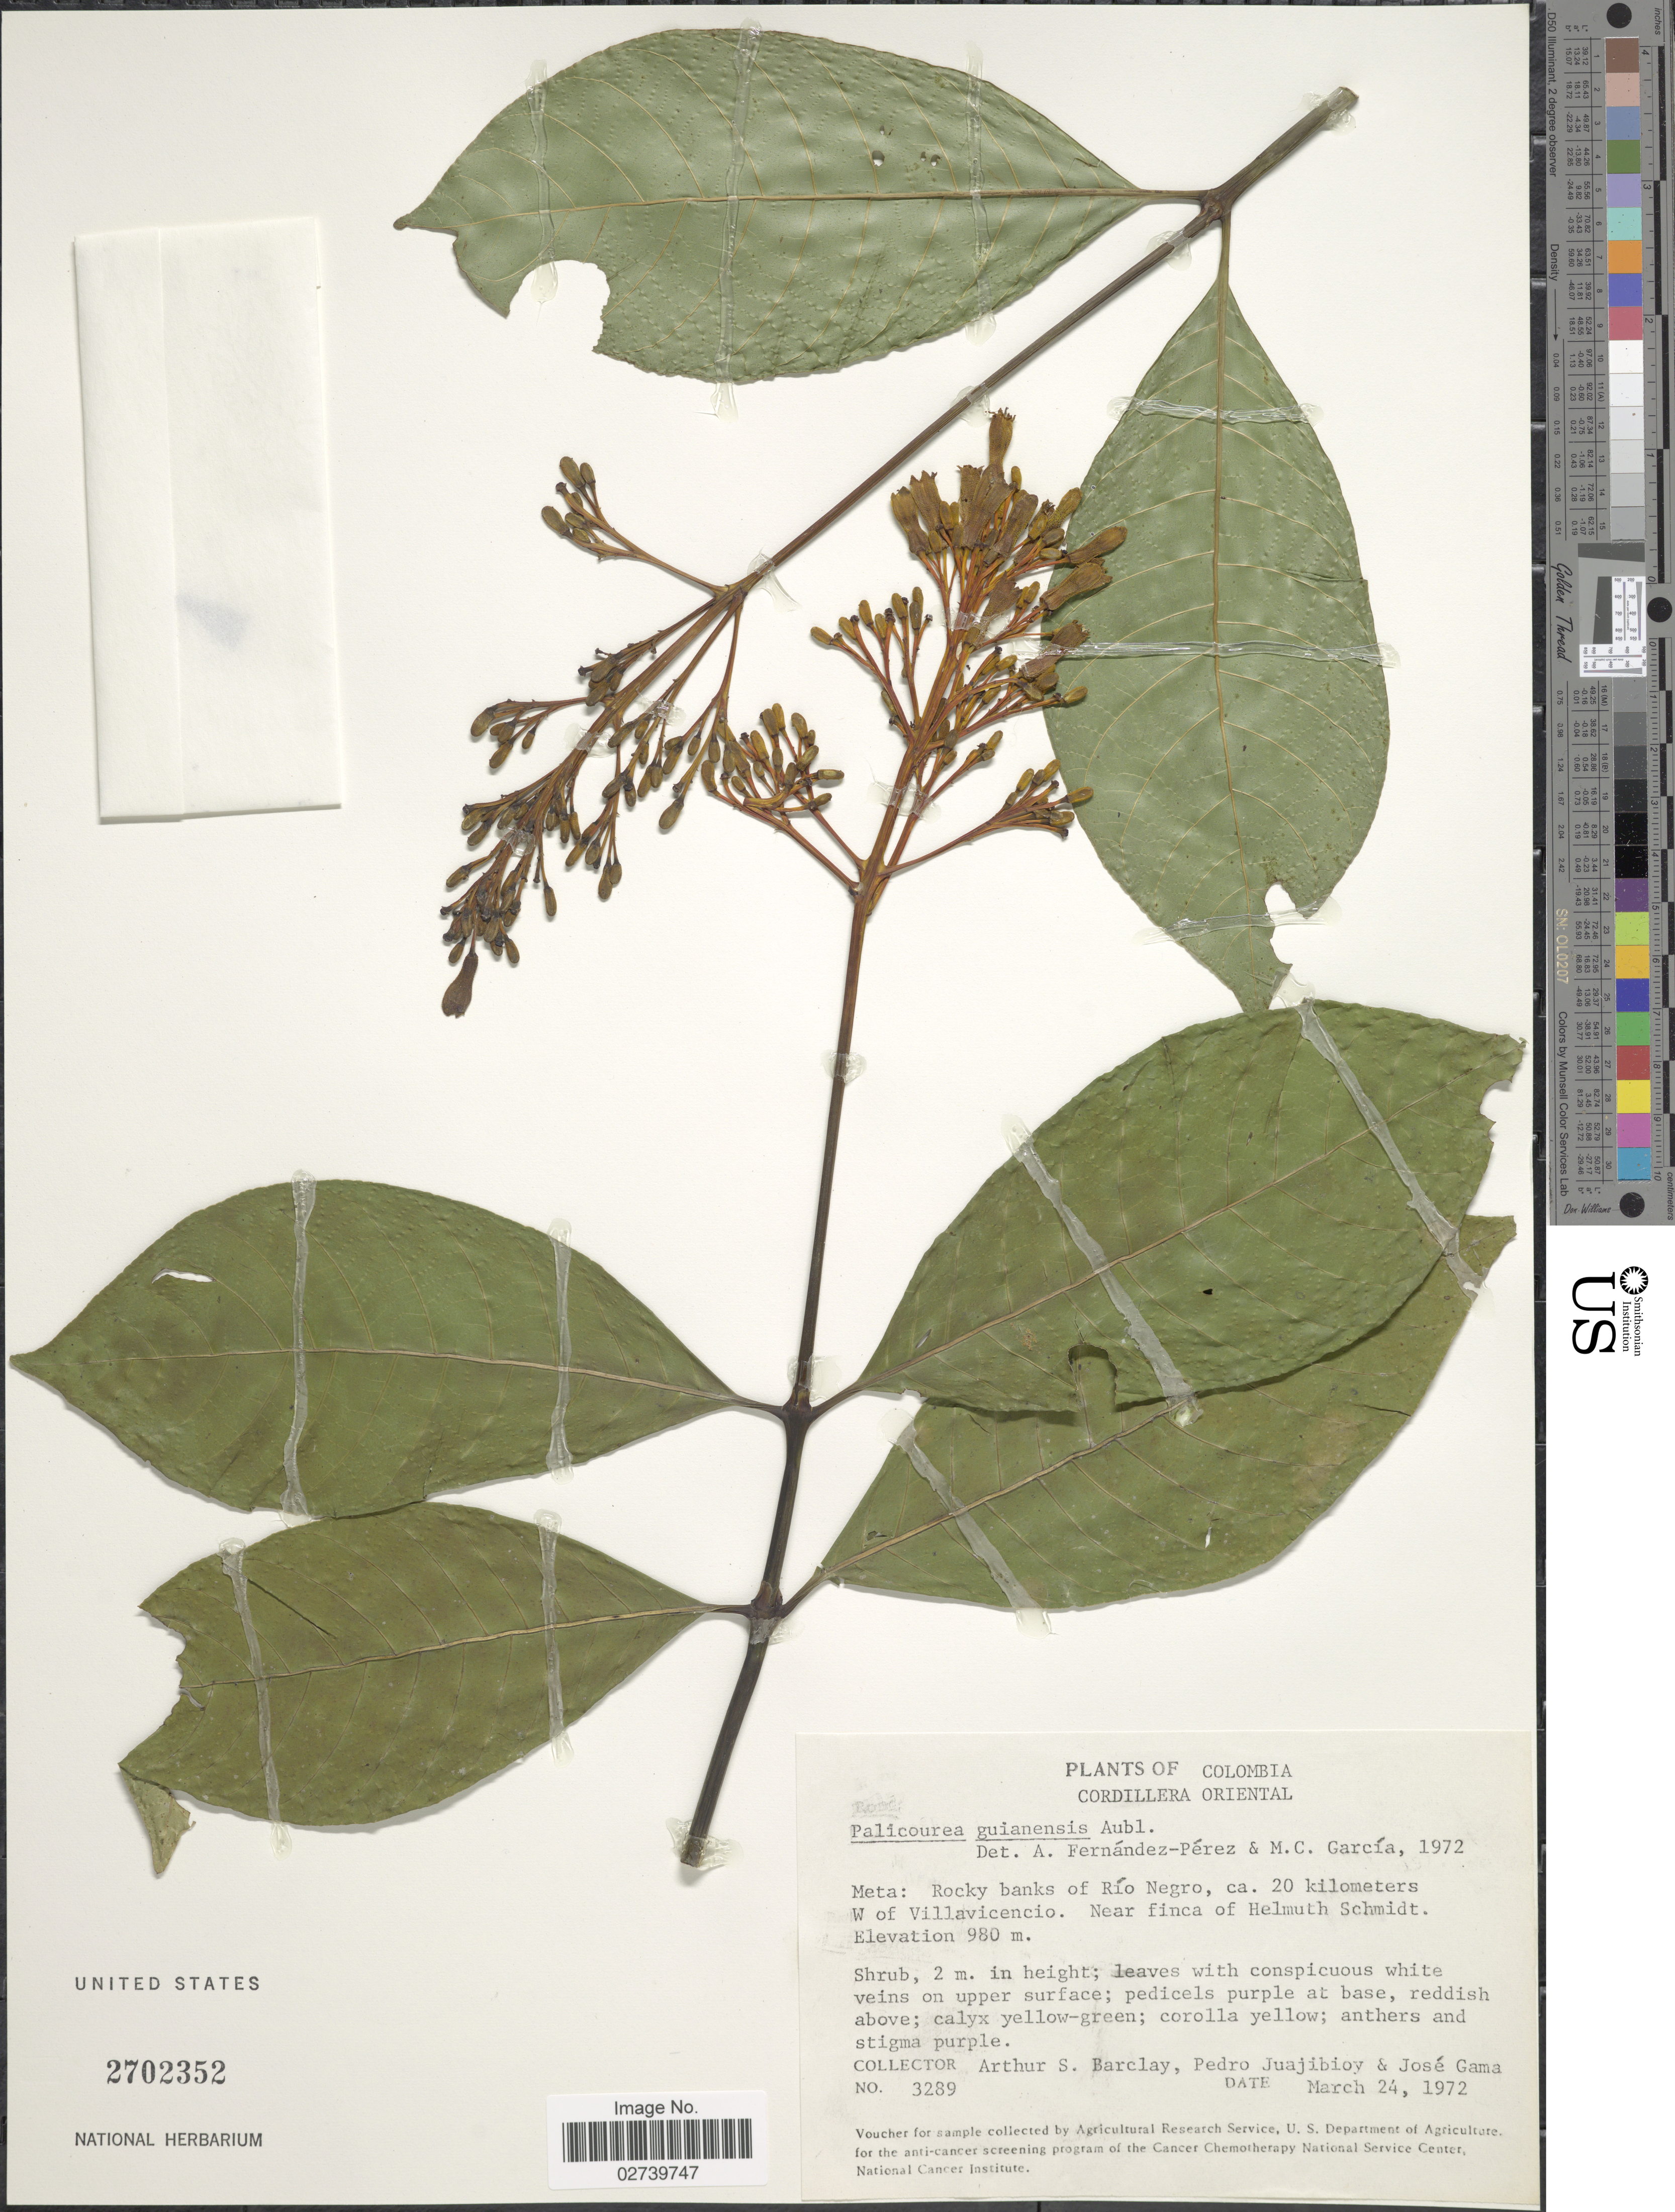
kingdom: Plantae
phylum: Tracheophyta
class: Magnoliopsida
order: Gentianales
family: Rubiaceae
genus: Palicourea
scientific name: Palicourea guianensis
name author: Aubl.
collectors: A. S. Barclay, P. Juajibioy & J. Gama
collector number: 3289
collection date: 1972-03-24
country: Colombia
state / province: Meta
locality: Rocky banks of Río Negro, ca. 20 kilometers W of Villavicencio. Near Finca of Helmuth Schmidt. Cordillera Oriental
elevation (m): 980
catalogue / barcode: US 2702352